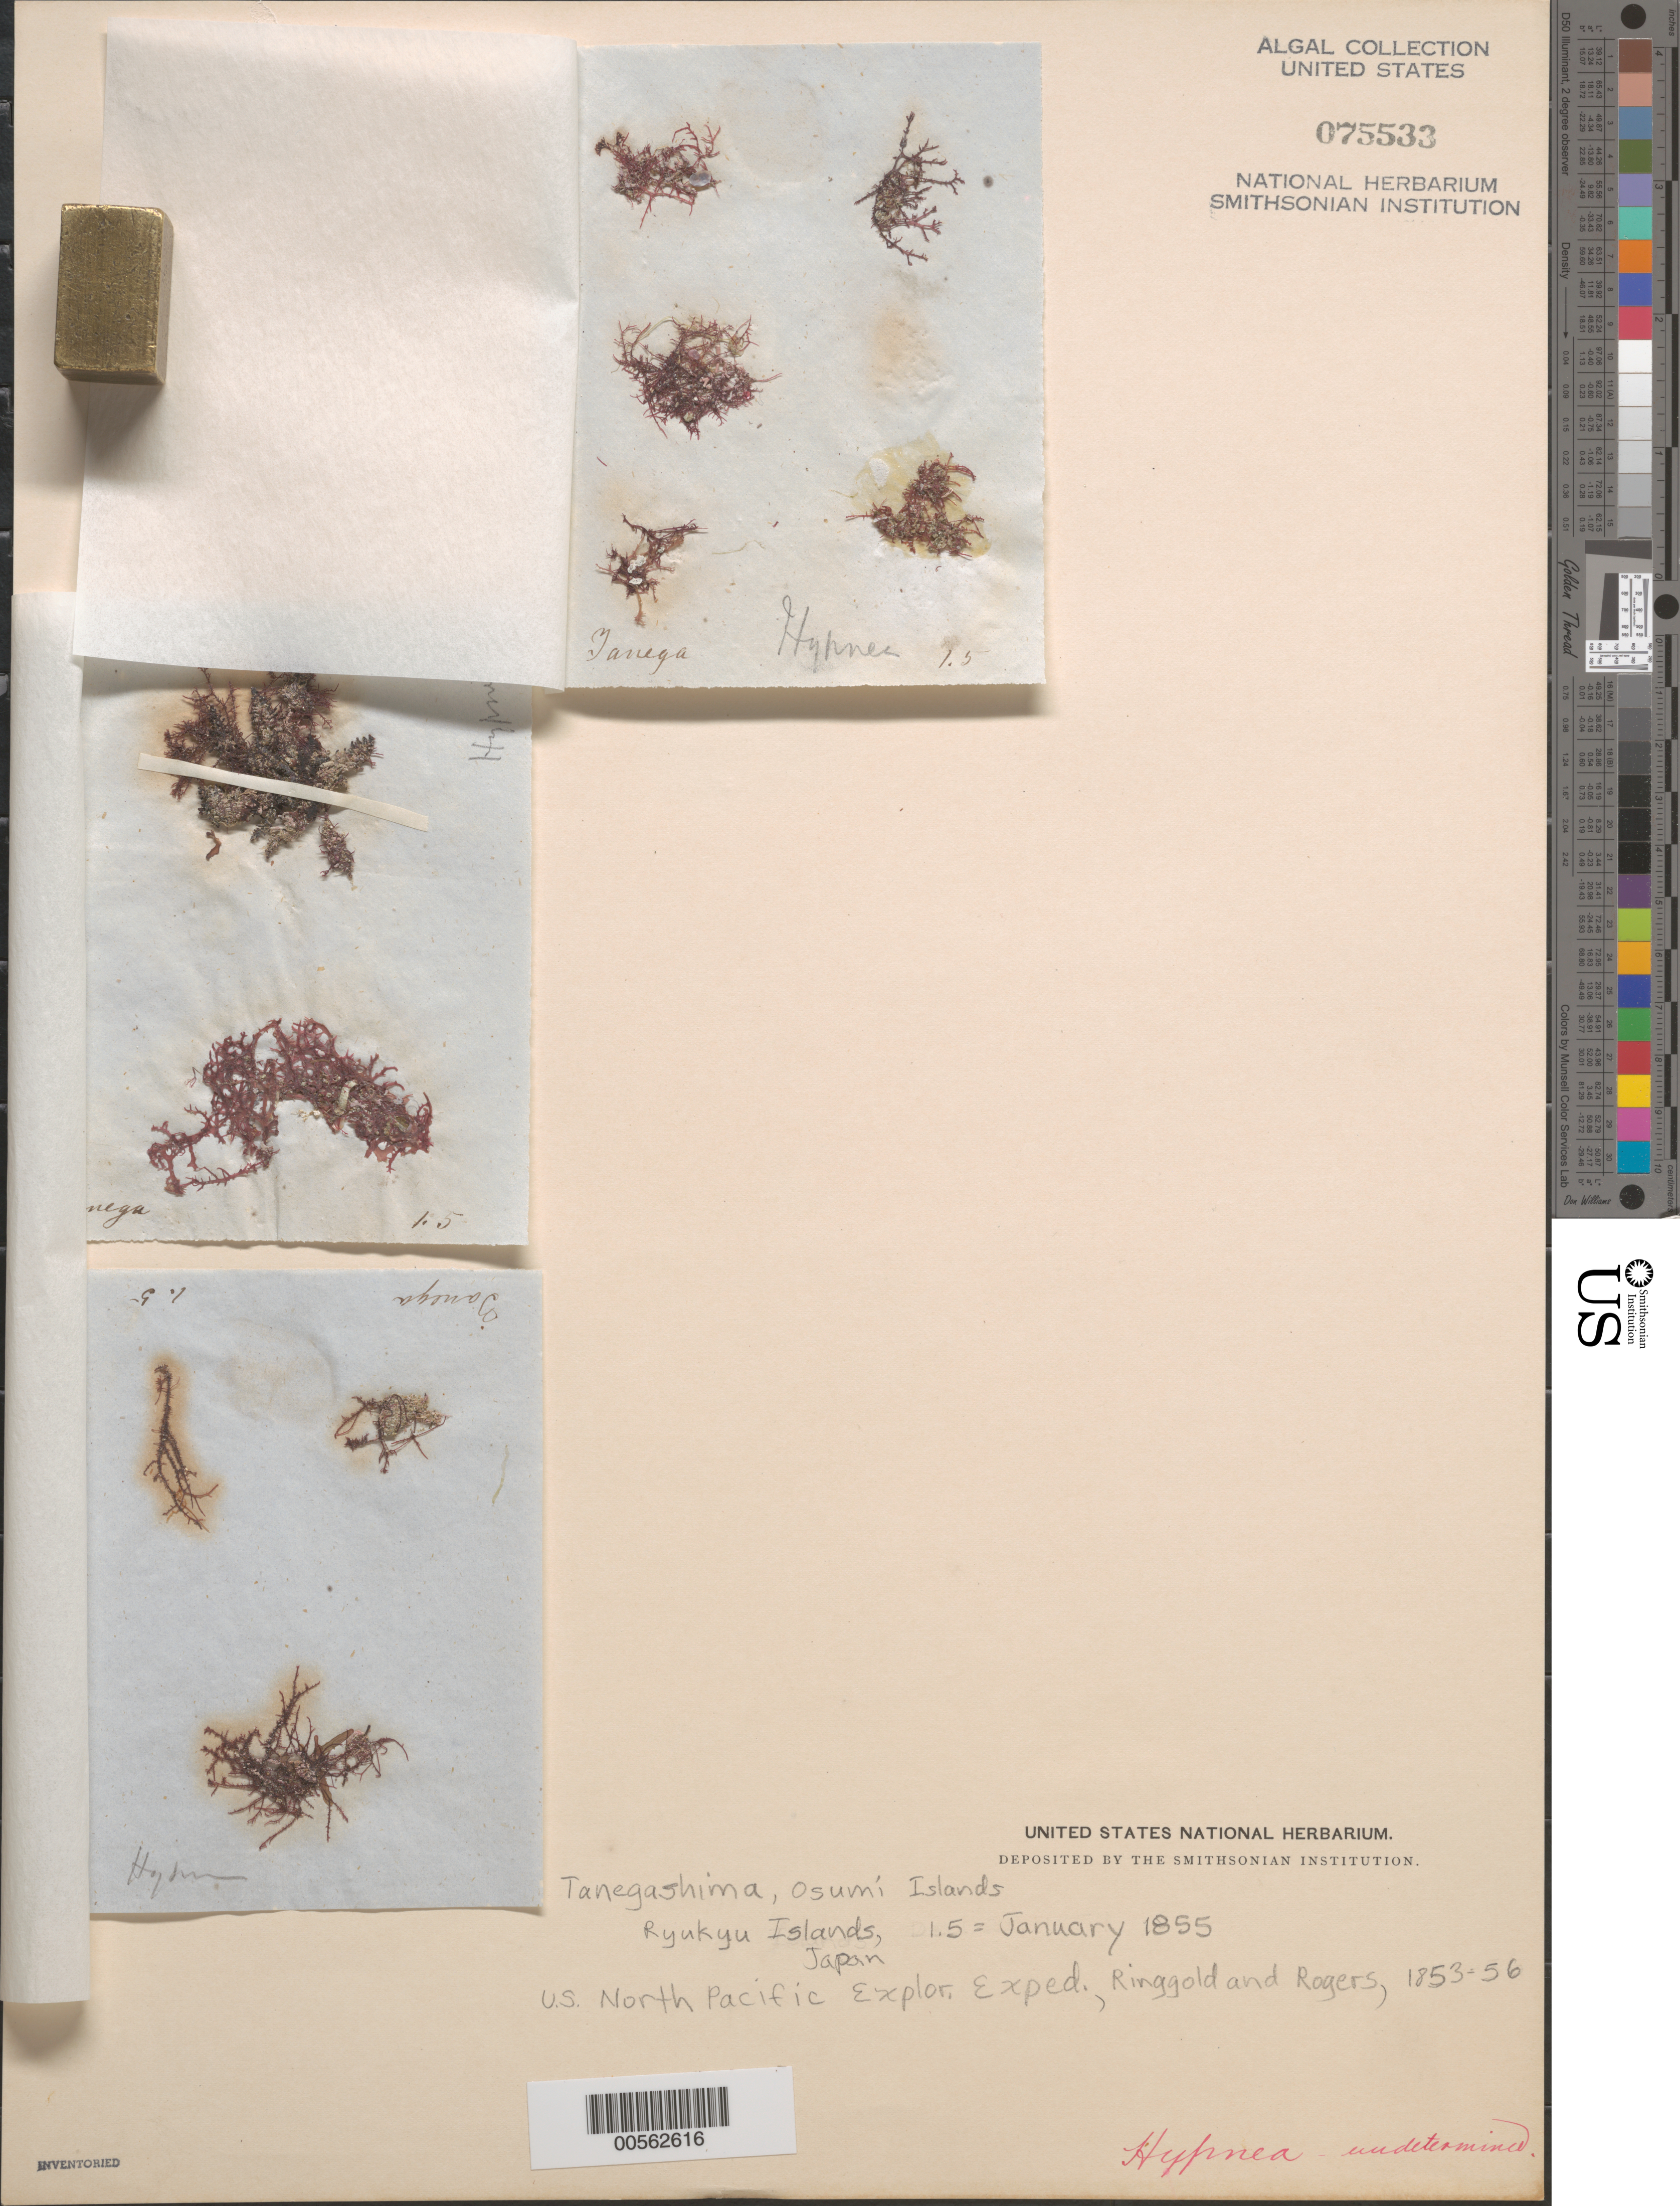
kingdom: Plantae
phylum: Rhodophyta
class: Florideophyceae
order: Gigartinales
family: Cystocloniaceae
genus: Hypnea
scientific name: Hypnea sp.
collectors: C. Wright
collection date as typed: Jan 1855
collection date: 1855-01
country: Japan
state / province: Kagosima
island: Tanegashima (Tanega)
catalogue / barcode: US 75533